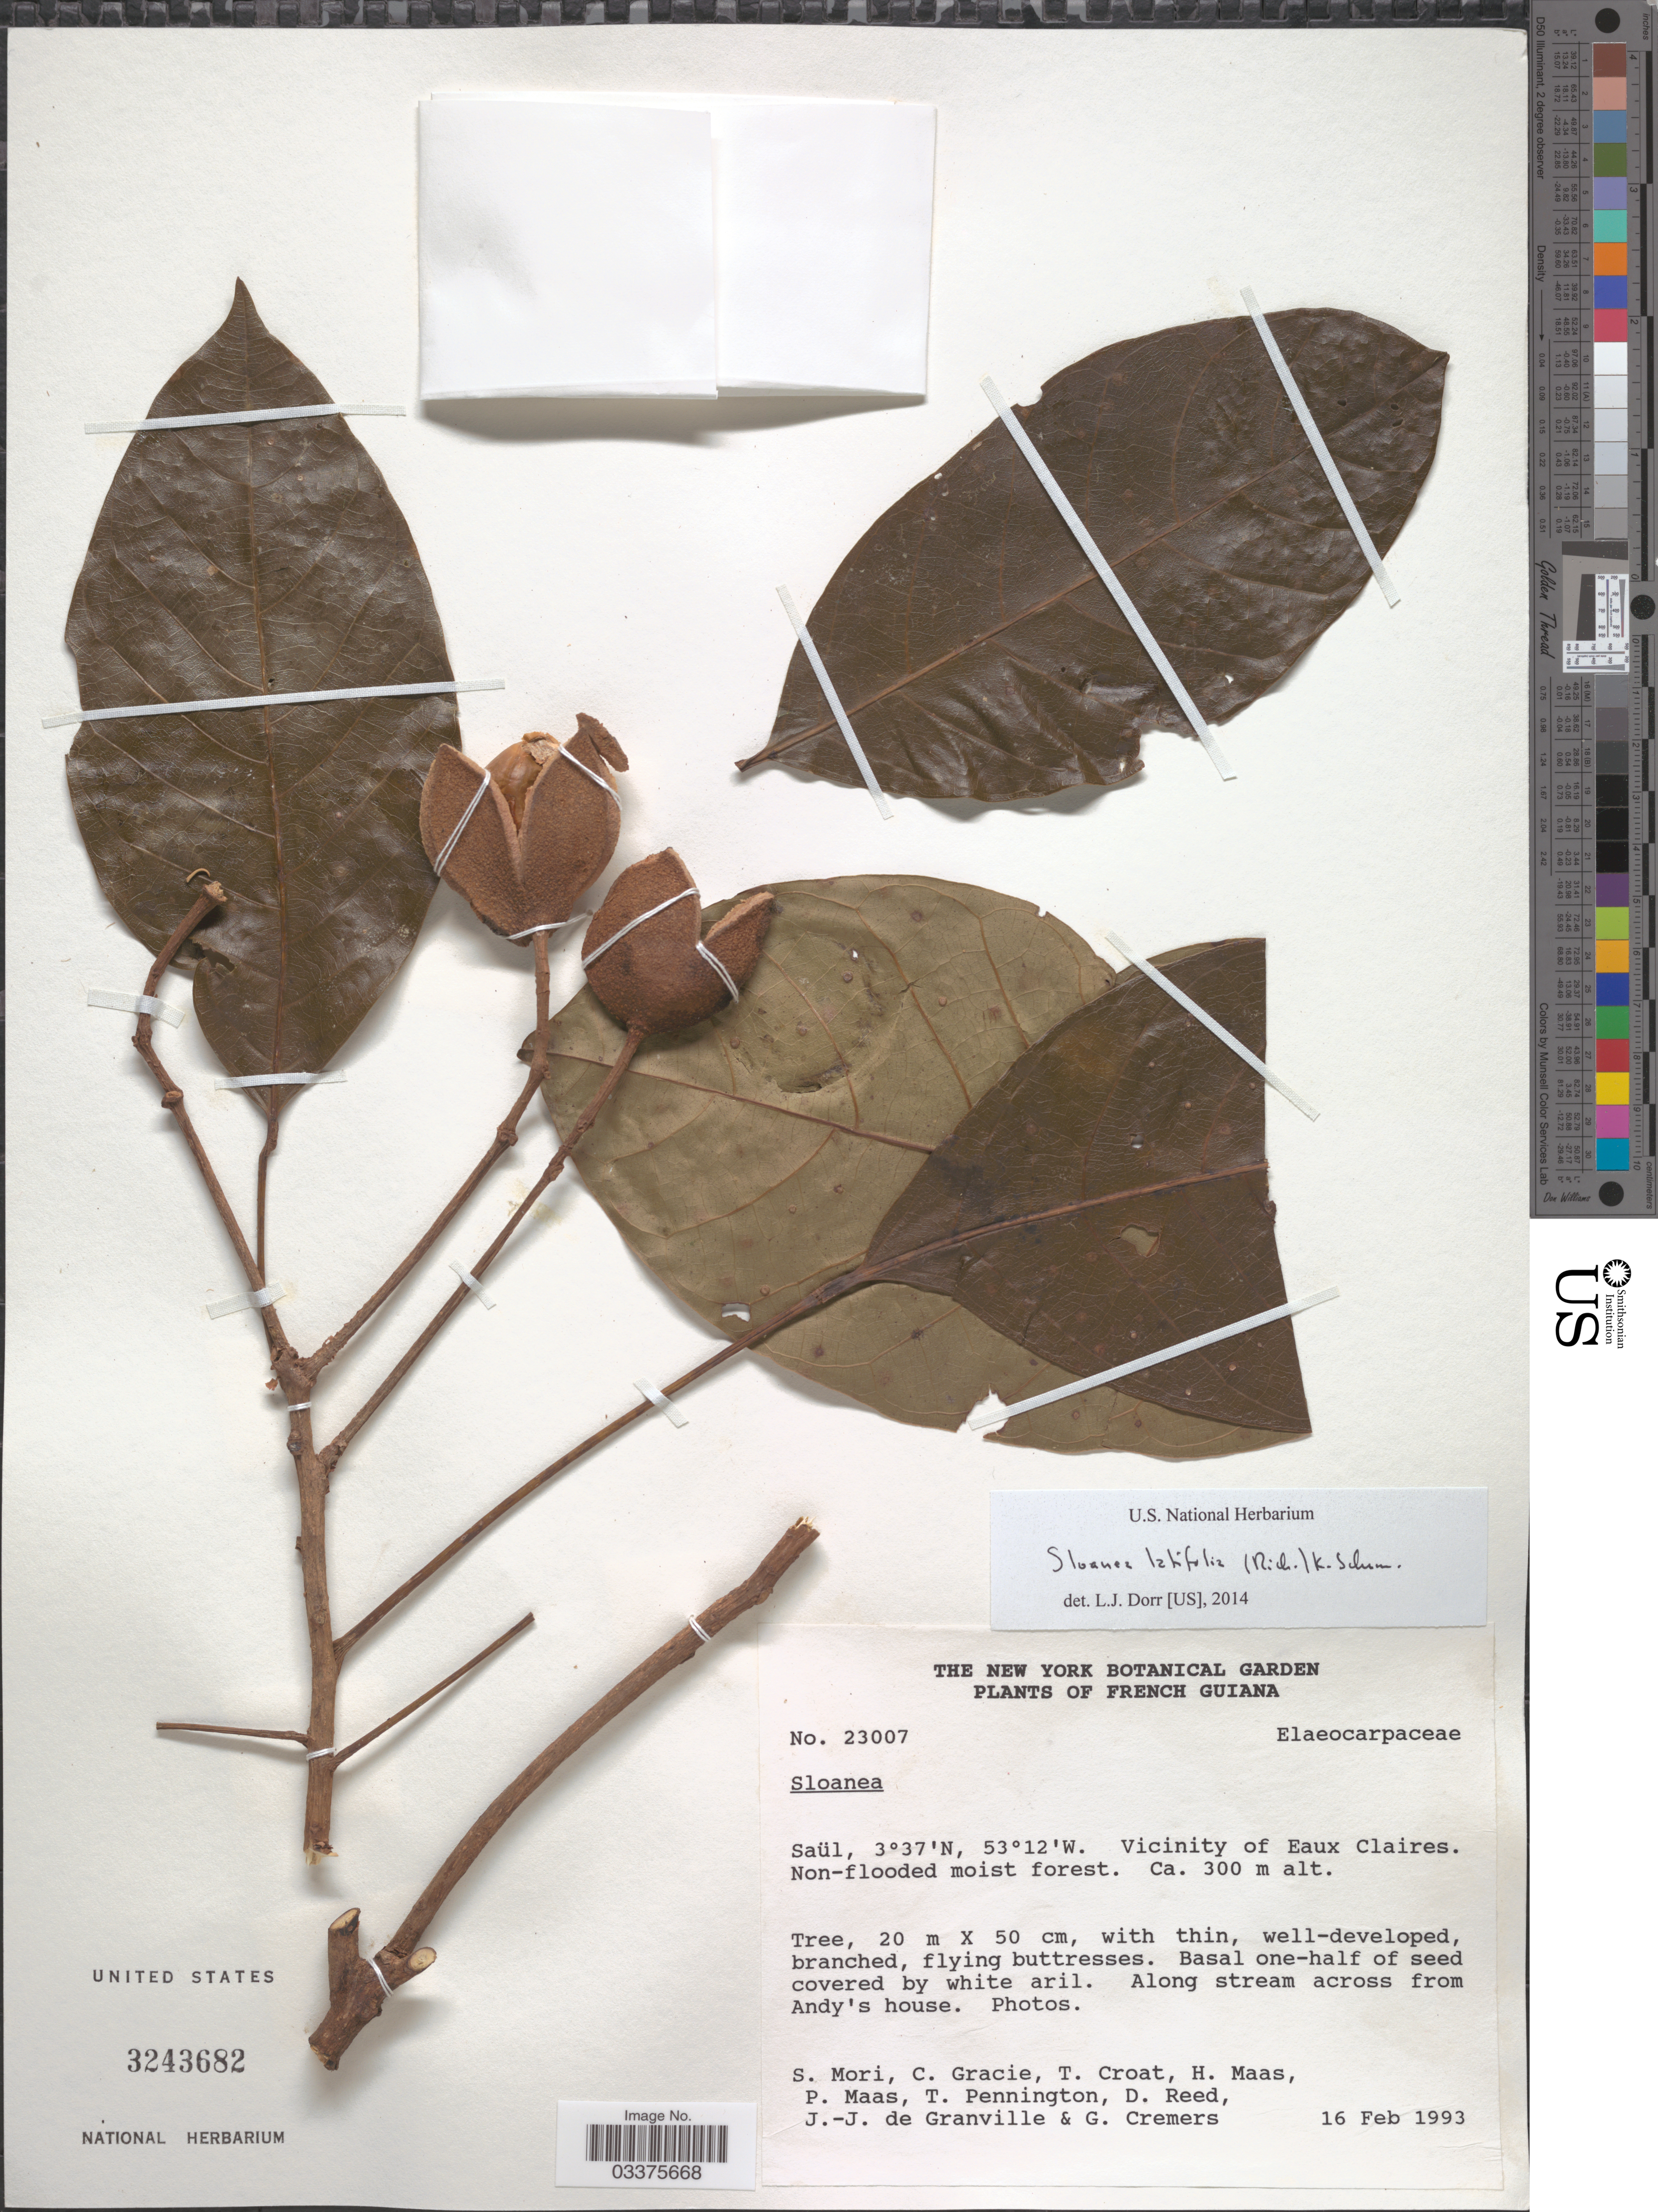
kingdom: Plantae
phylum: Tracheophyta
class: Magnoliopsida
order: Oxalidales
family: Elaeocarpaceae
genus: Sloanea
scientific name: Sloanea latifolia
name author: (Rich.) K. Schum.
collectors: S. Mori, C. A. Gracie, T. B. Croat, H. Maas & et al.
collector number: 23007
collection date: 1993-02-16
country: French Guiana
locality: Saül. Vicinity of Eaux Claires.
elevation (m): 300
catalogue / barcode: US 3243682